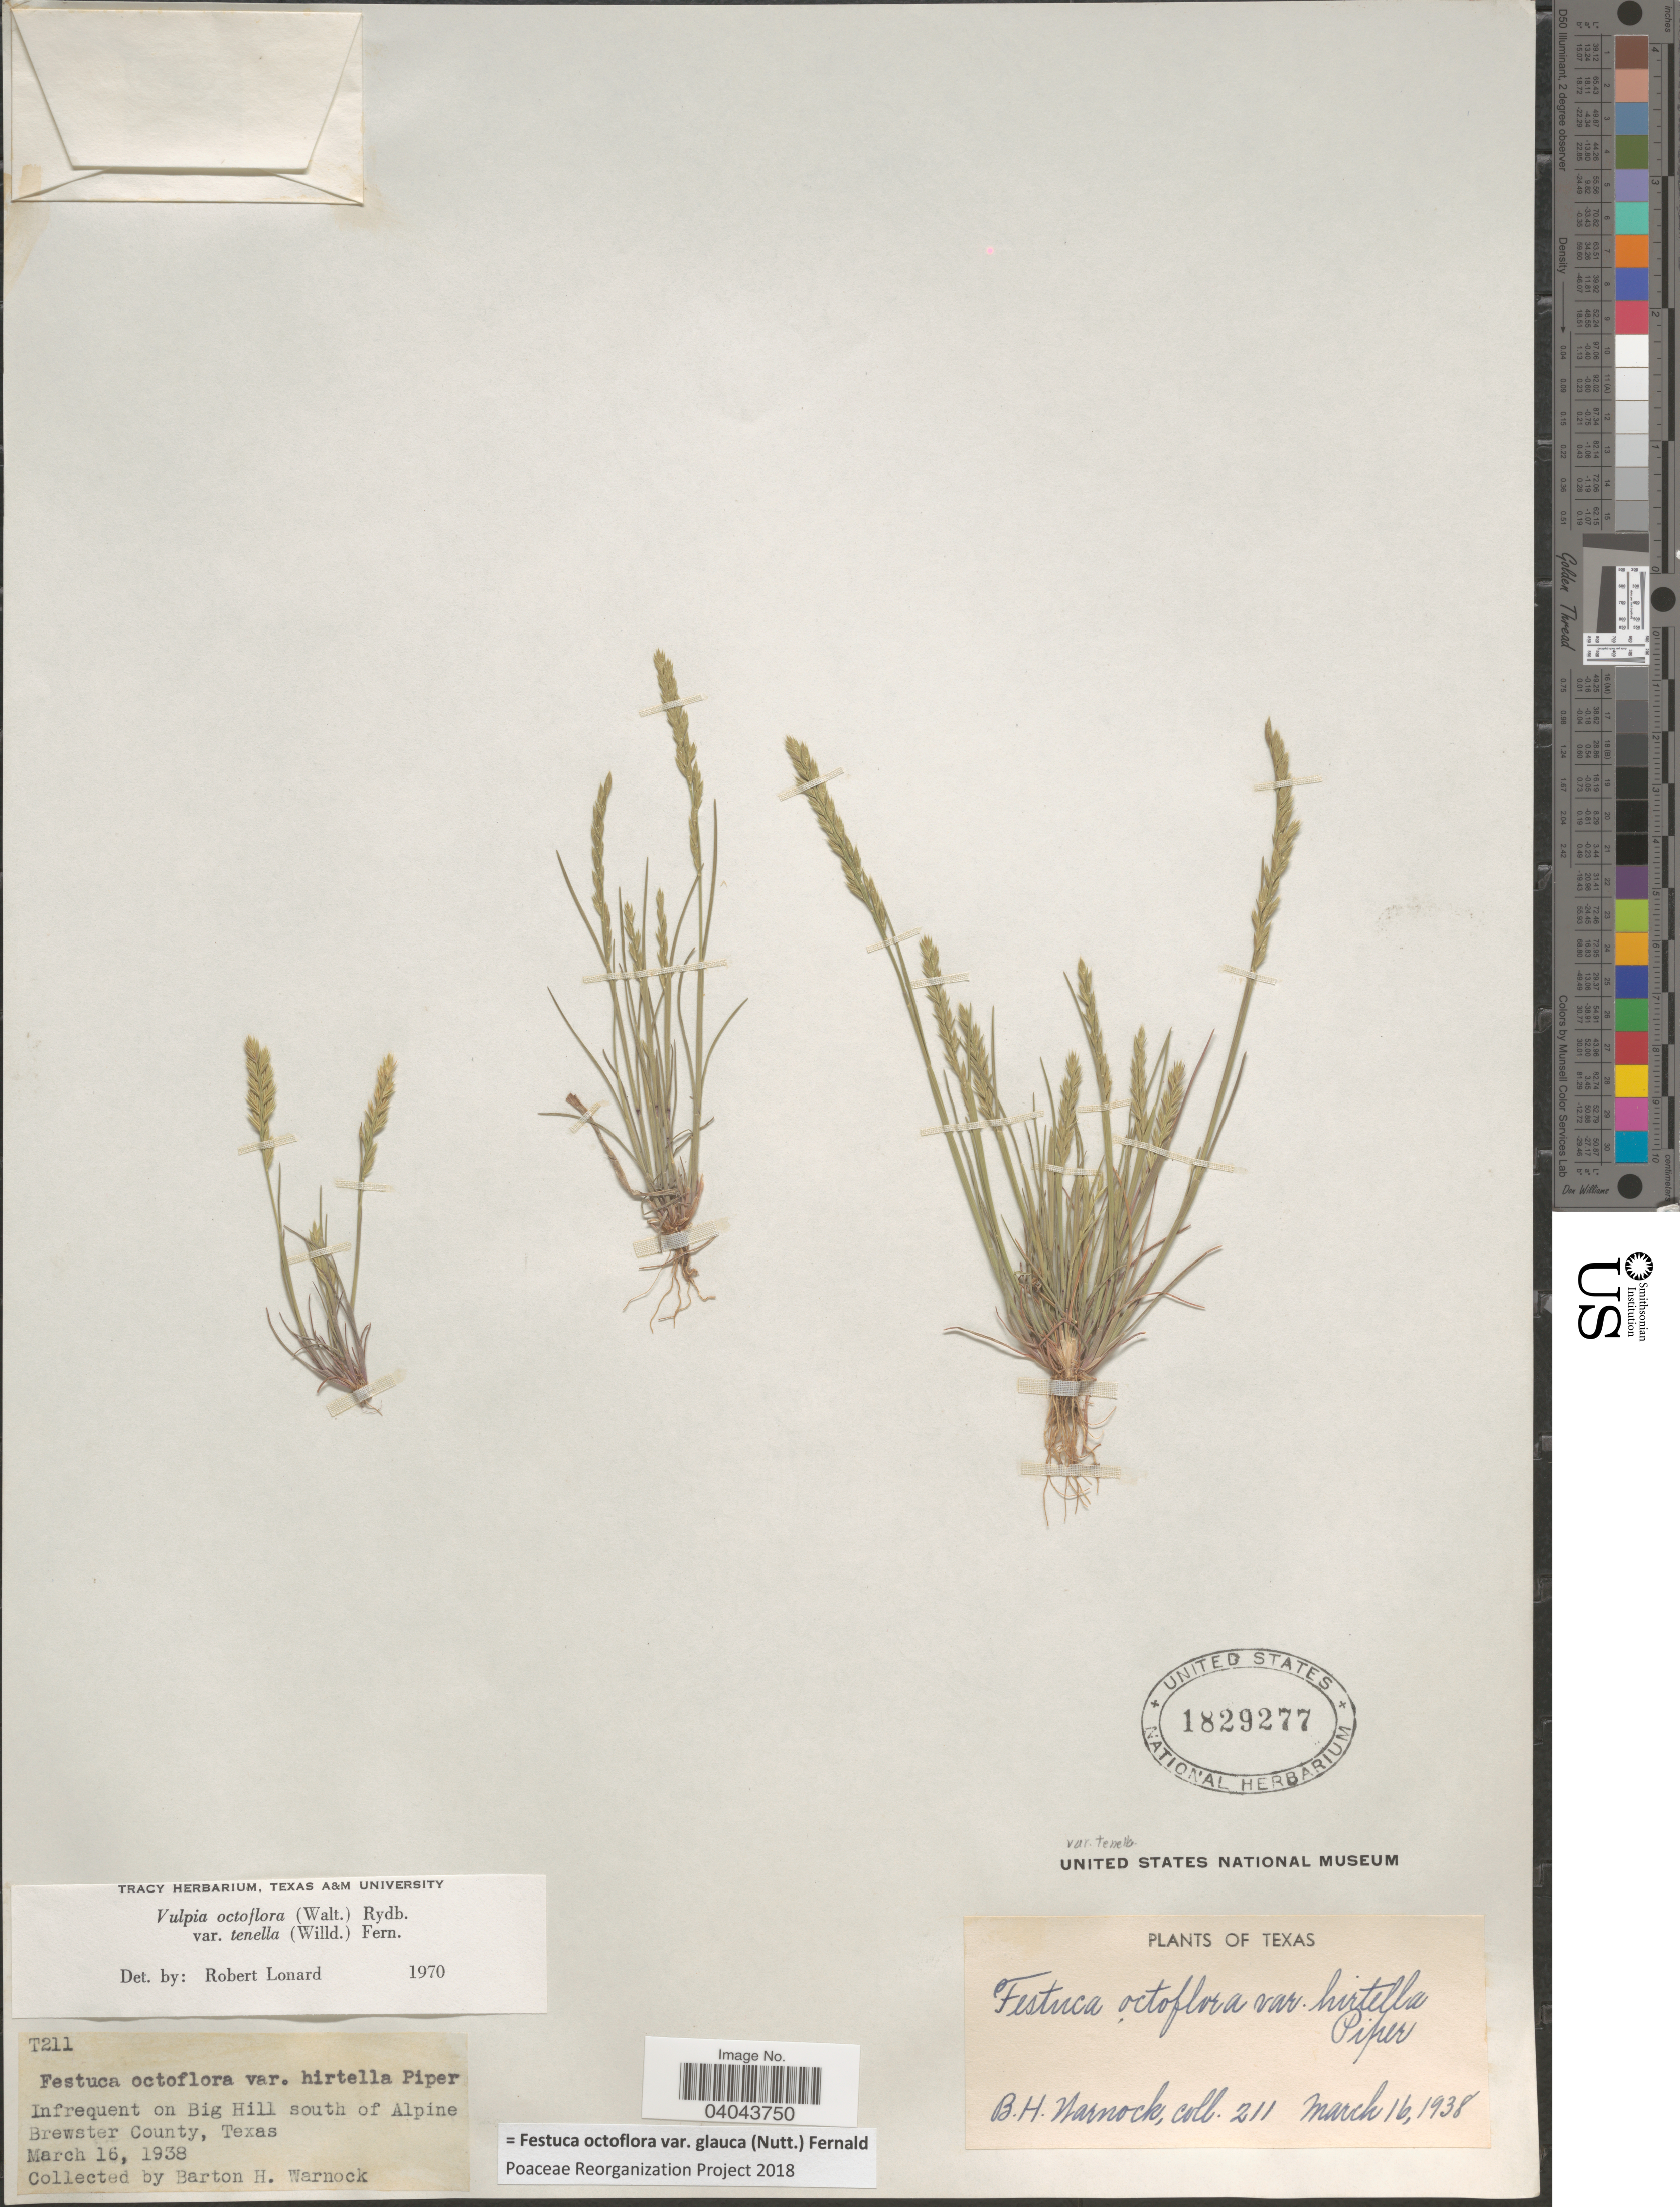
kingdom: Plantae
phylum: Tracheophyta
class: Liliopsida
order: Poales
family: Poaceae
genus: Festuca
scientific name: Festuca octoflora var. glauca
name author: (Nutt.) Fernald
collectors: B. H. Warnock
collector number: T211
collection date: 1938-03-16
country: United States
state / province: Texas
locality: On Big Hill south of Alpine. Brewster County.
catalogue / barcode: US 1829277